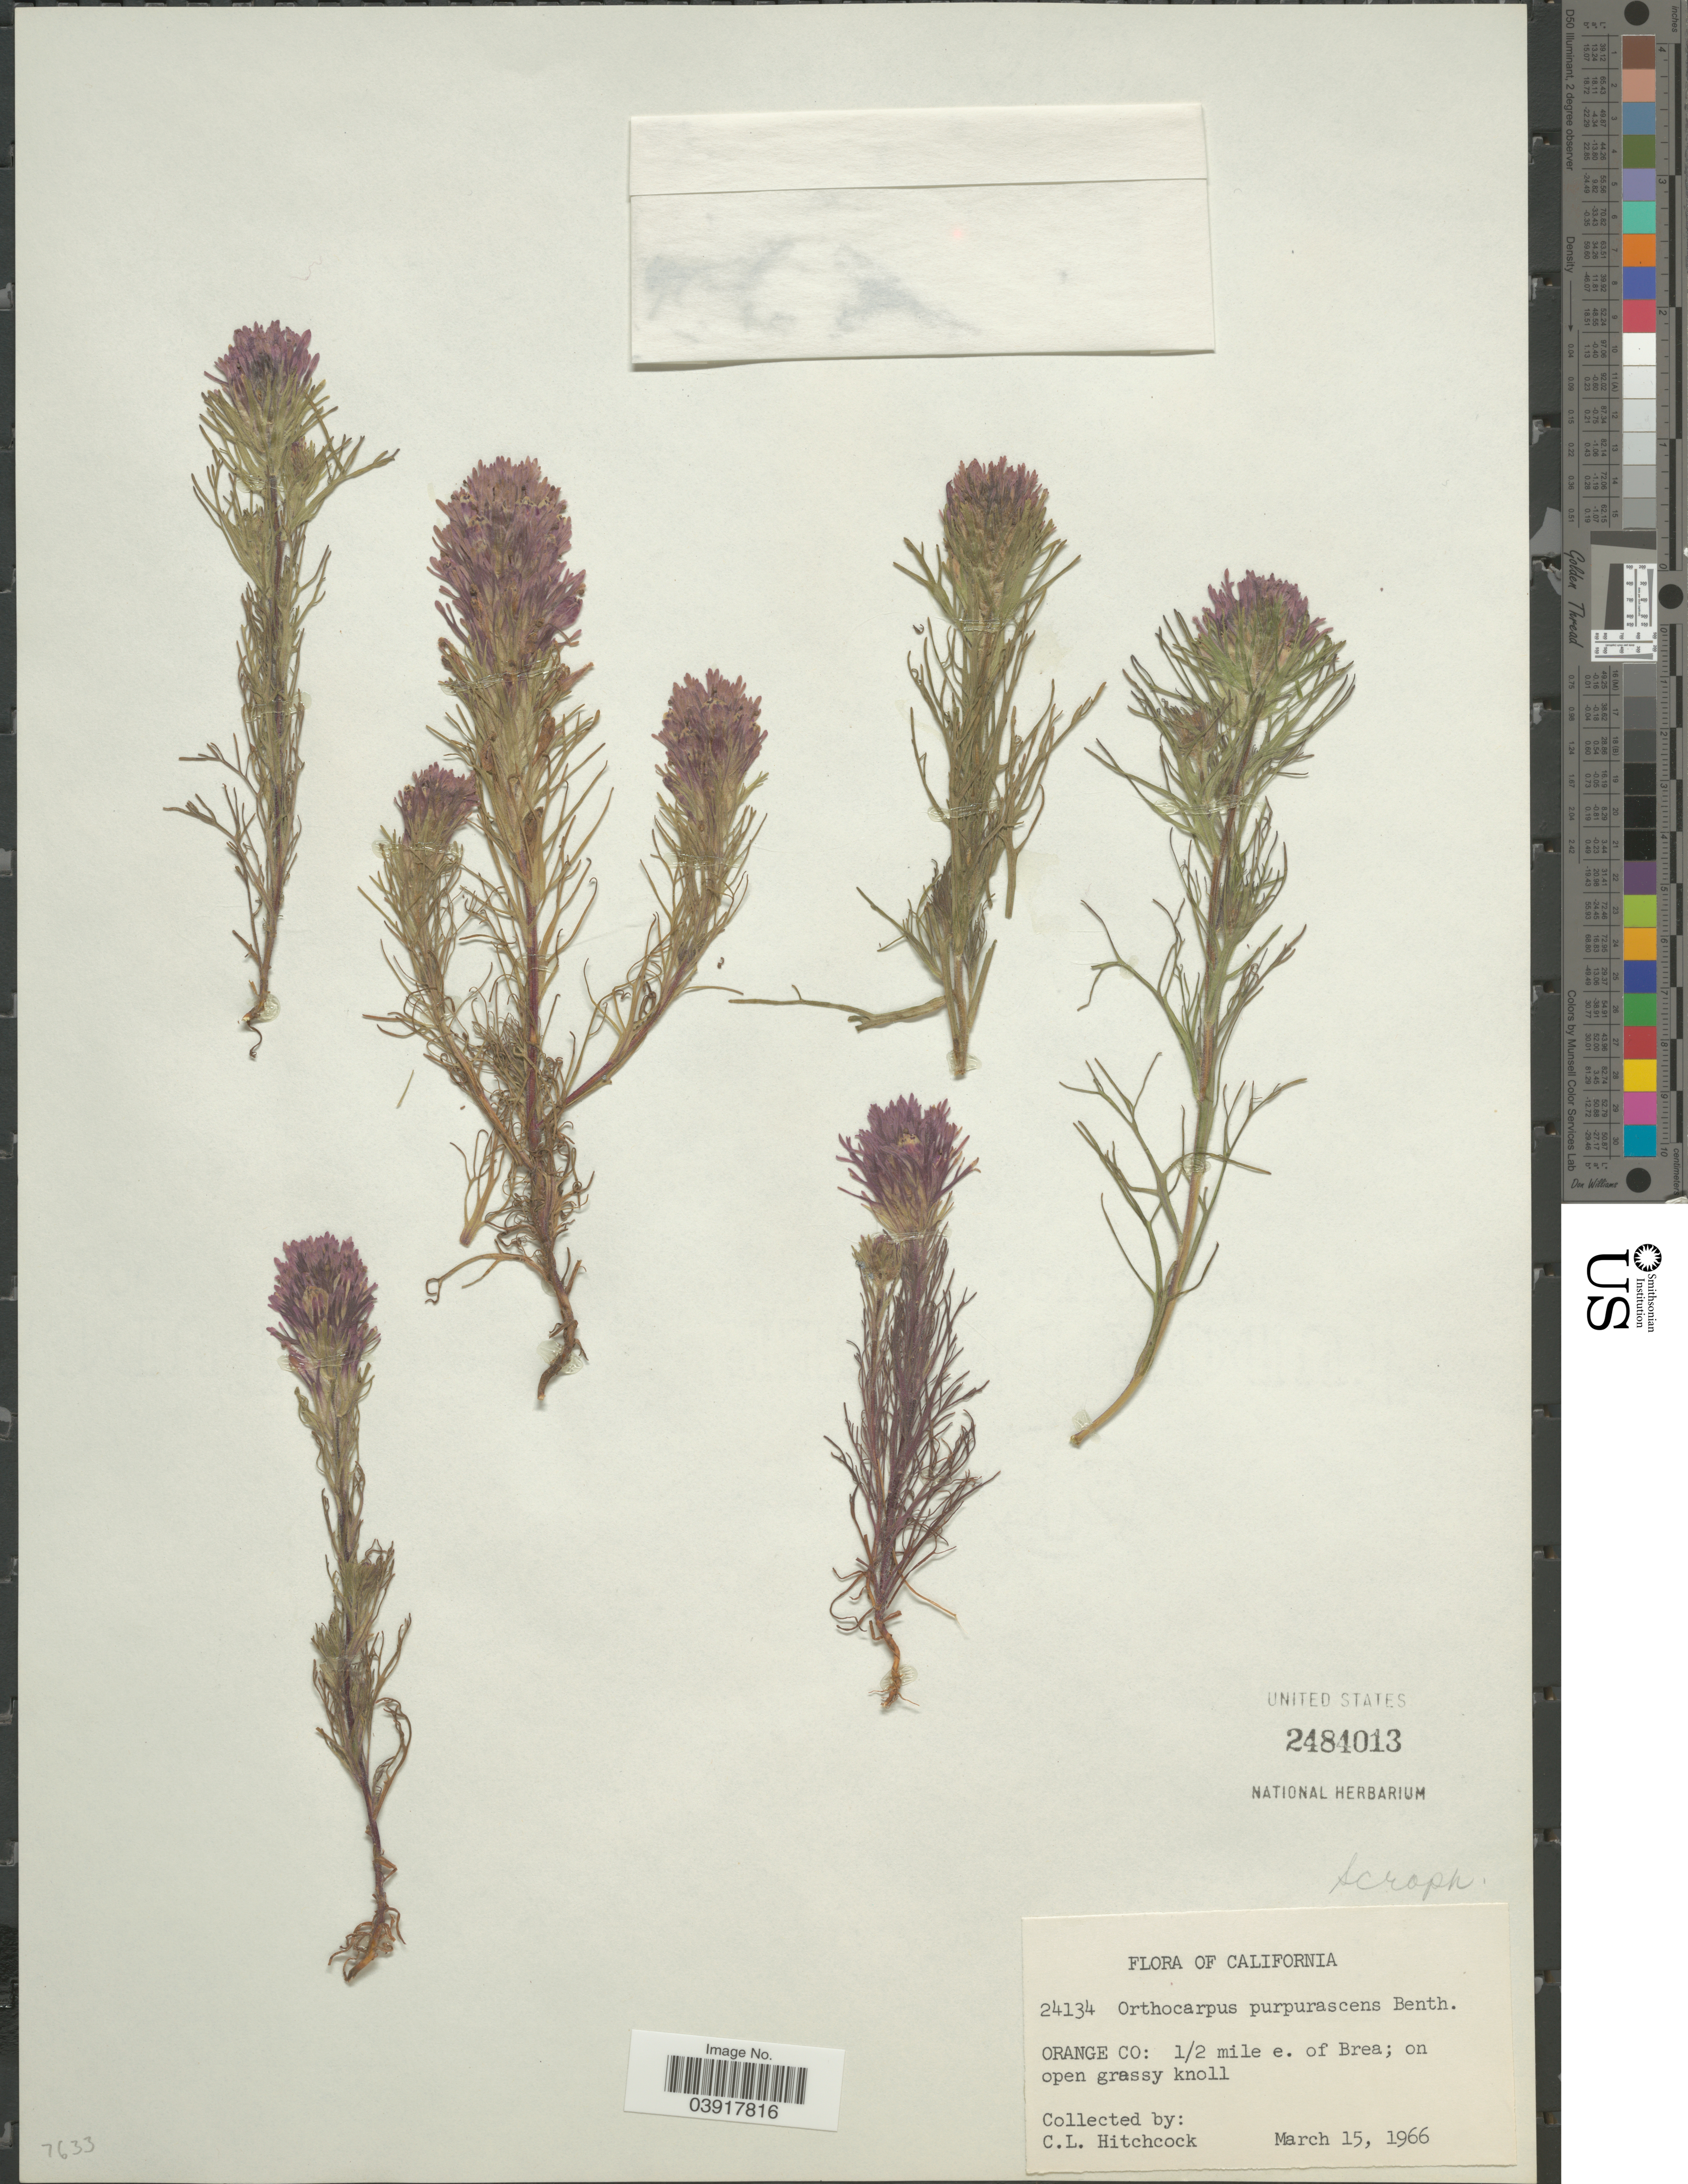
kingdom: Plantae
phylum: Tracheophyta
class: Magnoliopsida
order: Lamiales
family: Orobanchaceae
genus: Orthocarpus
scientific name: Orthocarpus purpurascens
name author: Benth.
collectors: C. L. Hitchcock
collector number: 24134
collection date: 1966-03-15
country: United States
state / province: California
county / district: Orange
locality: Orange Co: 1/2 mile e. of Brea.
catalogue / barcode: US 2484013